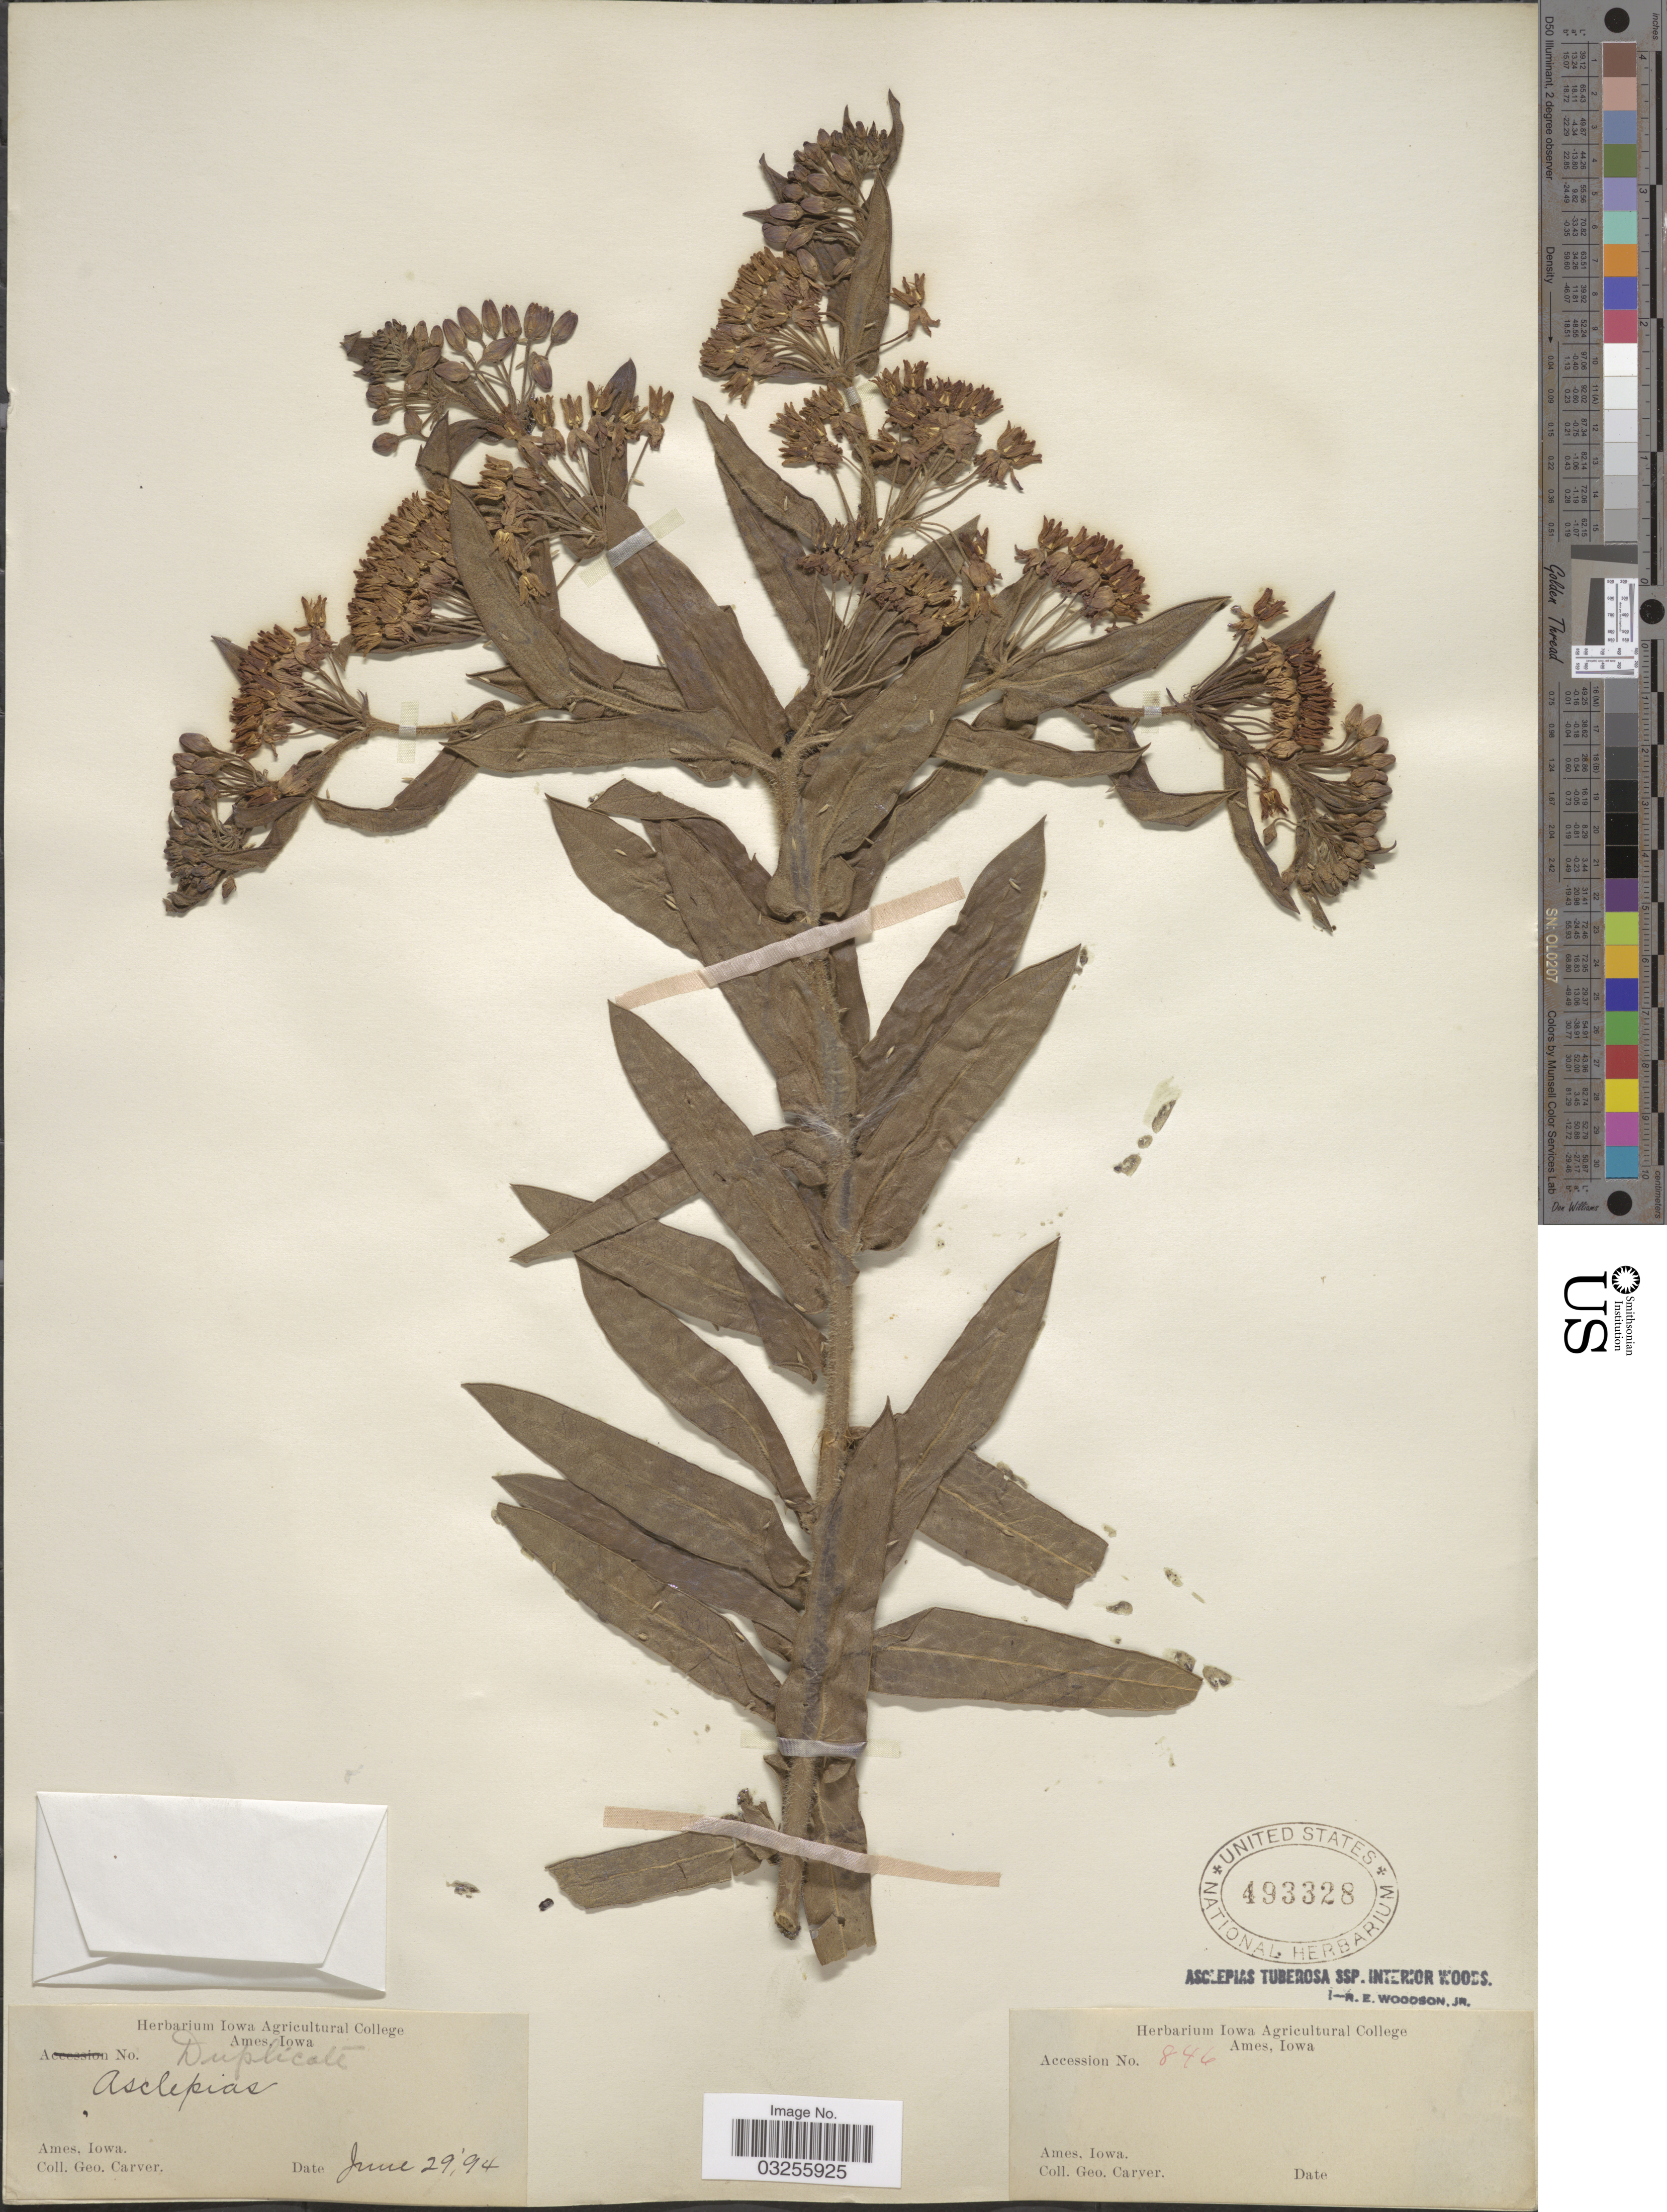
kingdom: Plantae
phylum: Tracheophyta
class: Magnoliopsida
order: Gentianales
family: Apocynaceae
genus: Asclepias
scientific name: Asclepias tuberosa subsp. interior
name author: Woodson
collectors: G. Carver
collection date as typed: Transcribed d/m/y: 29/6/94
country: United States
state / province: Iowa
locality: Ames.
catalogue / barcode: US 493328